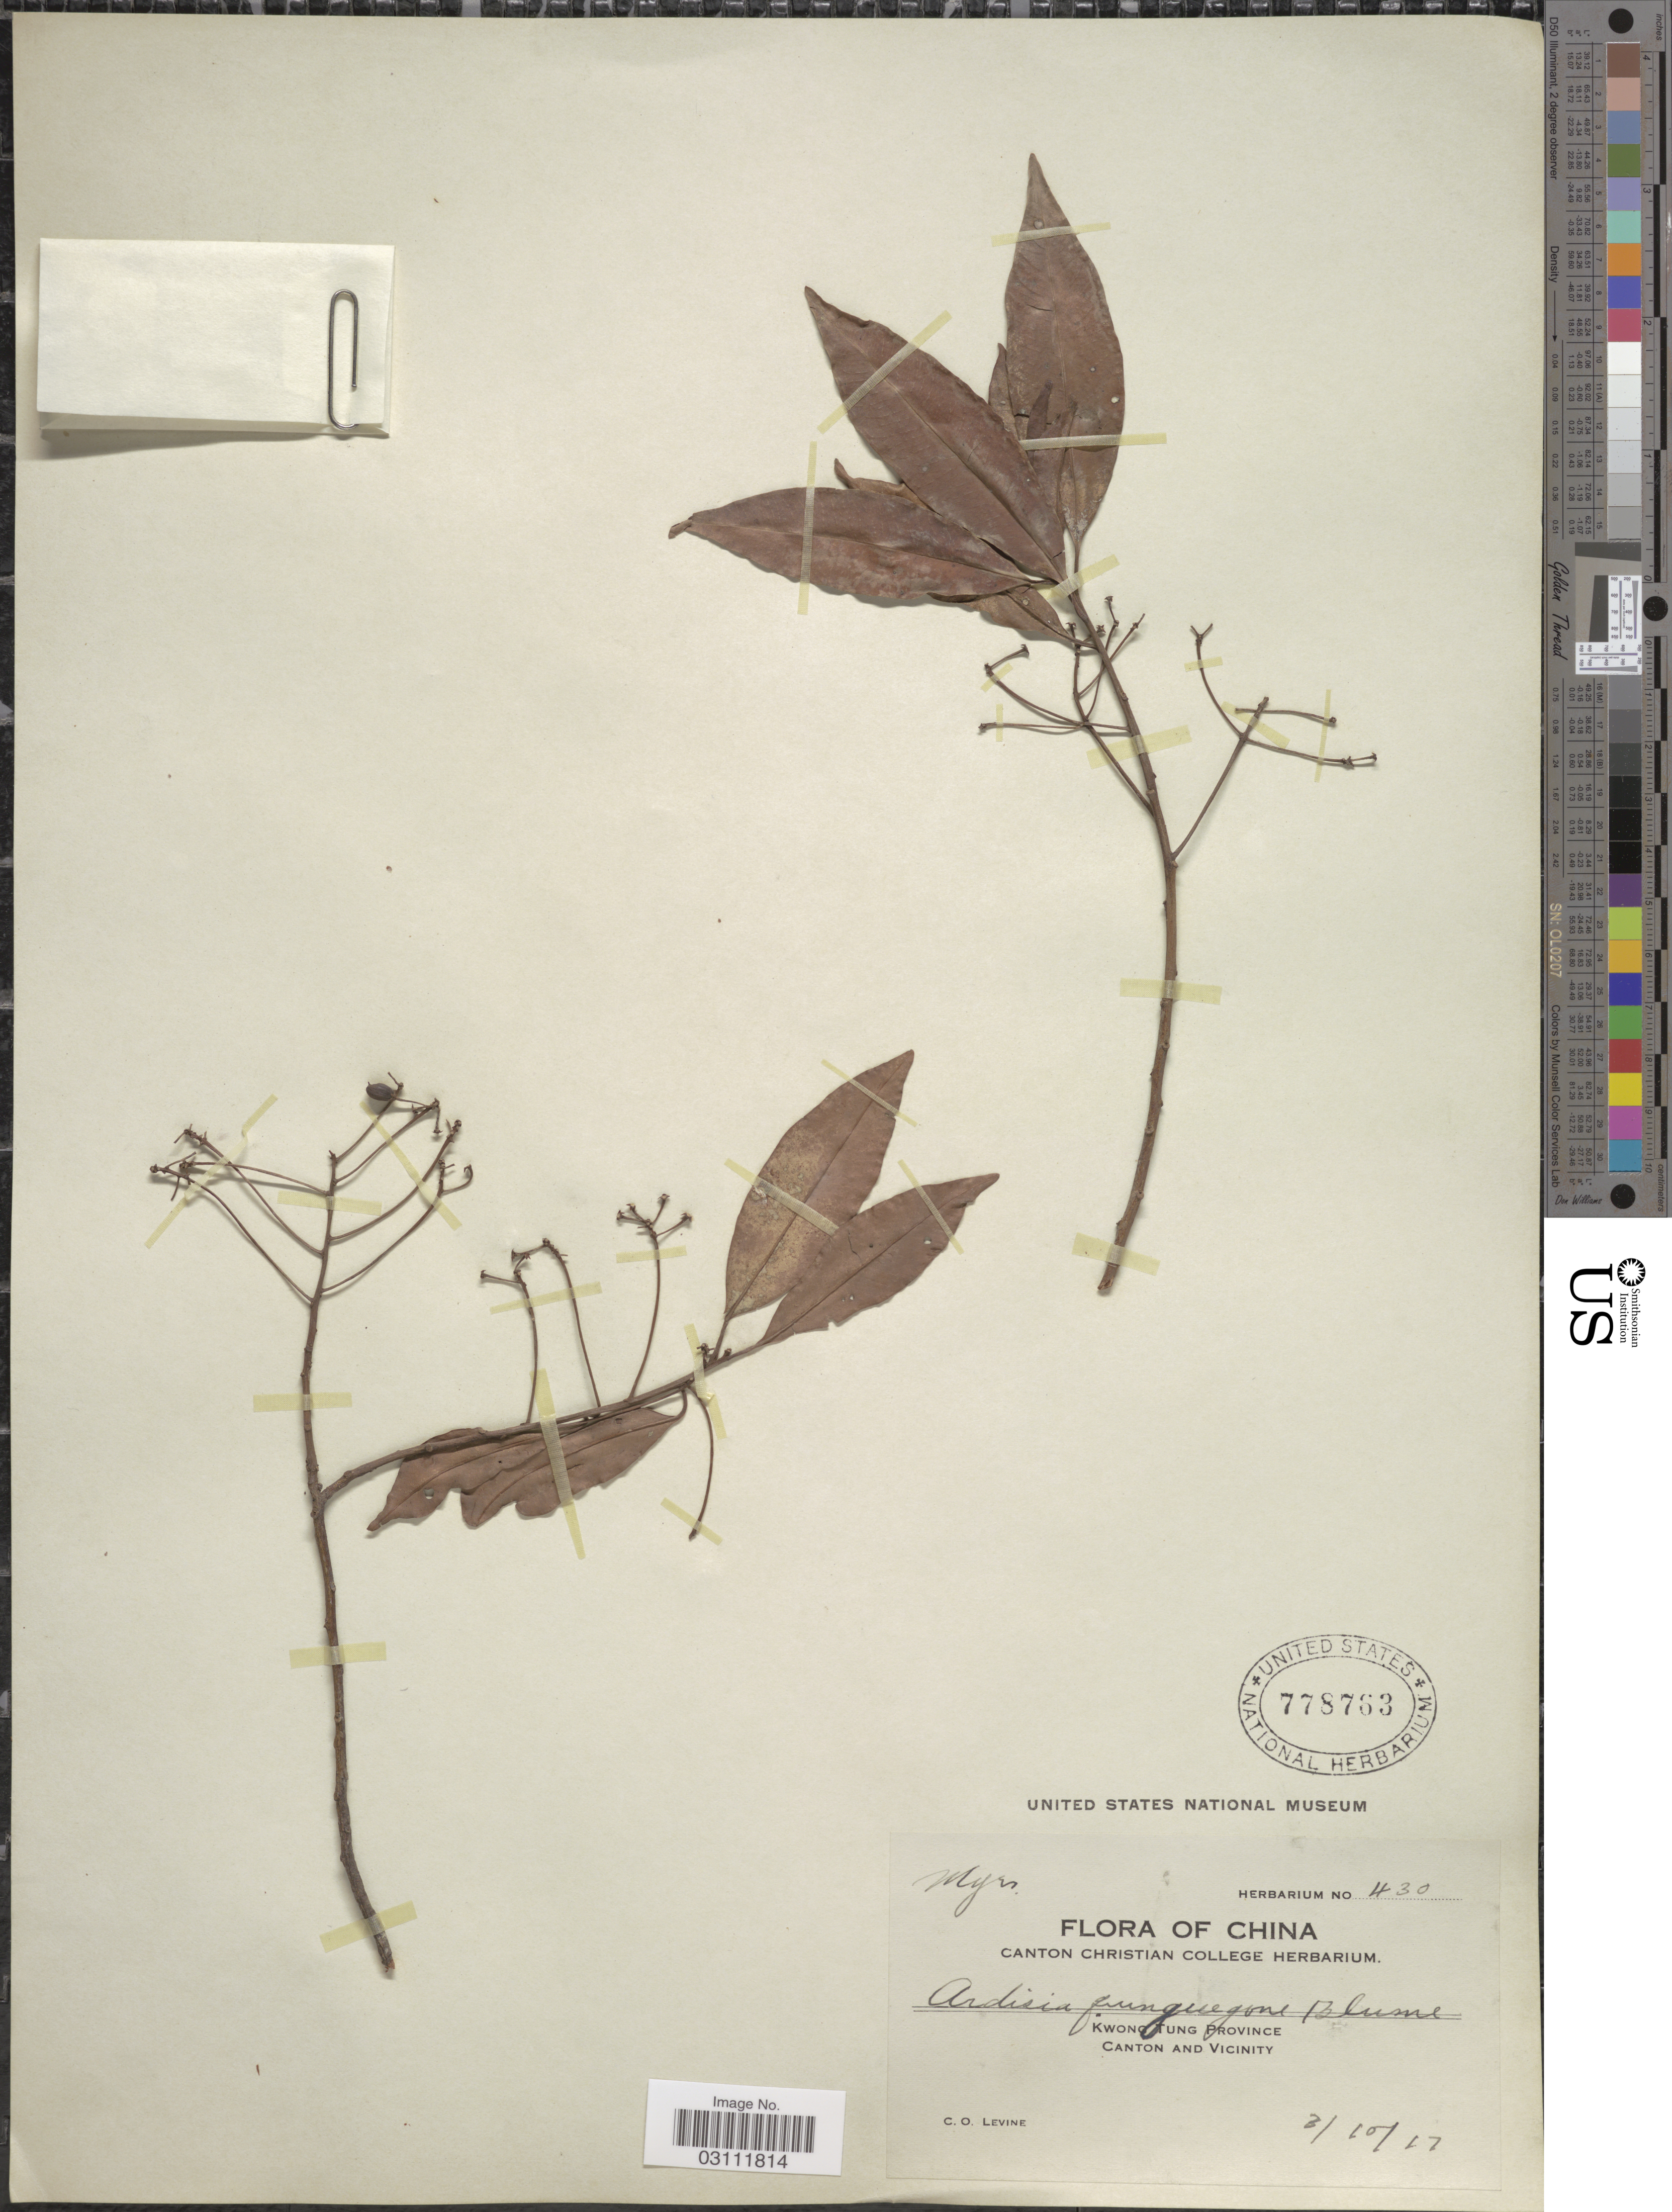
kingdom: Plantae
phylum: Tracheophyta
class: Magnoliopsida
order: Ericales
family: Primulaceae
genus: Ardisia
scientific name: Ardisia quinquegona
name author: Blume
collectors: C. O. Levine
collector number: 430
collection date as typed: Transcribed d/m/y: 3/10/17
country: China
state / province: Guangdong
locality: Kwong Tung Province. Canton and Vicinity.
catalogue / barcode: US 778763